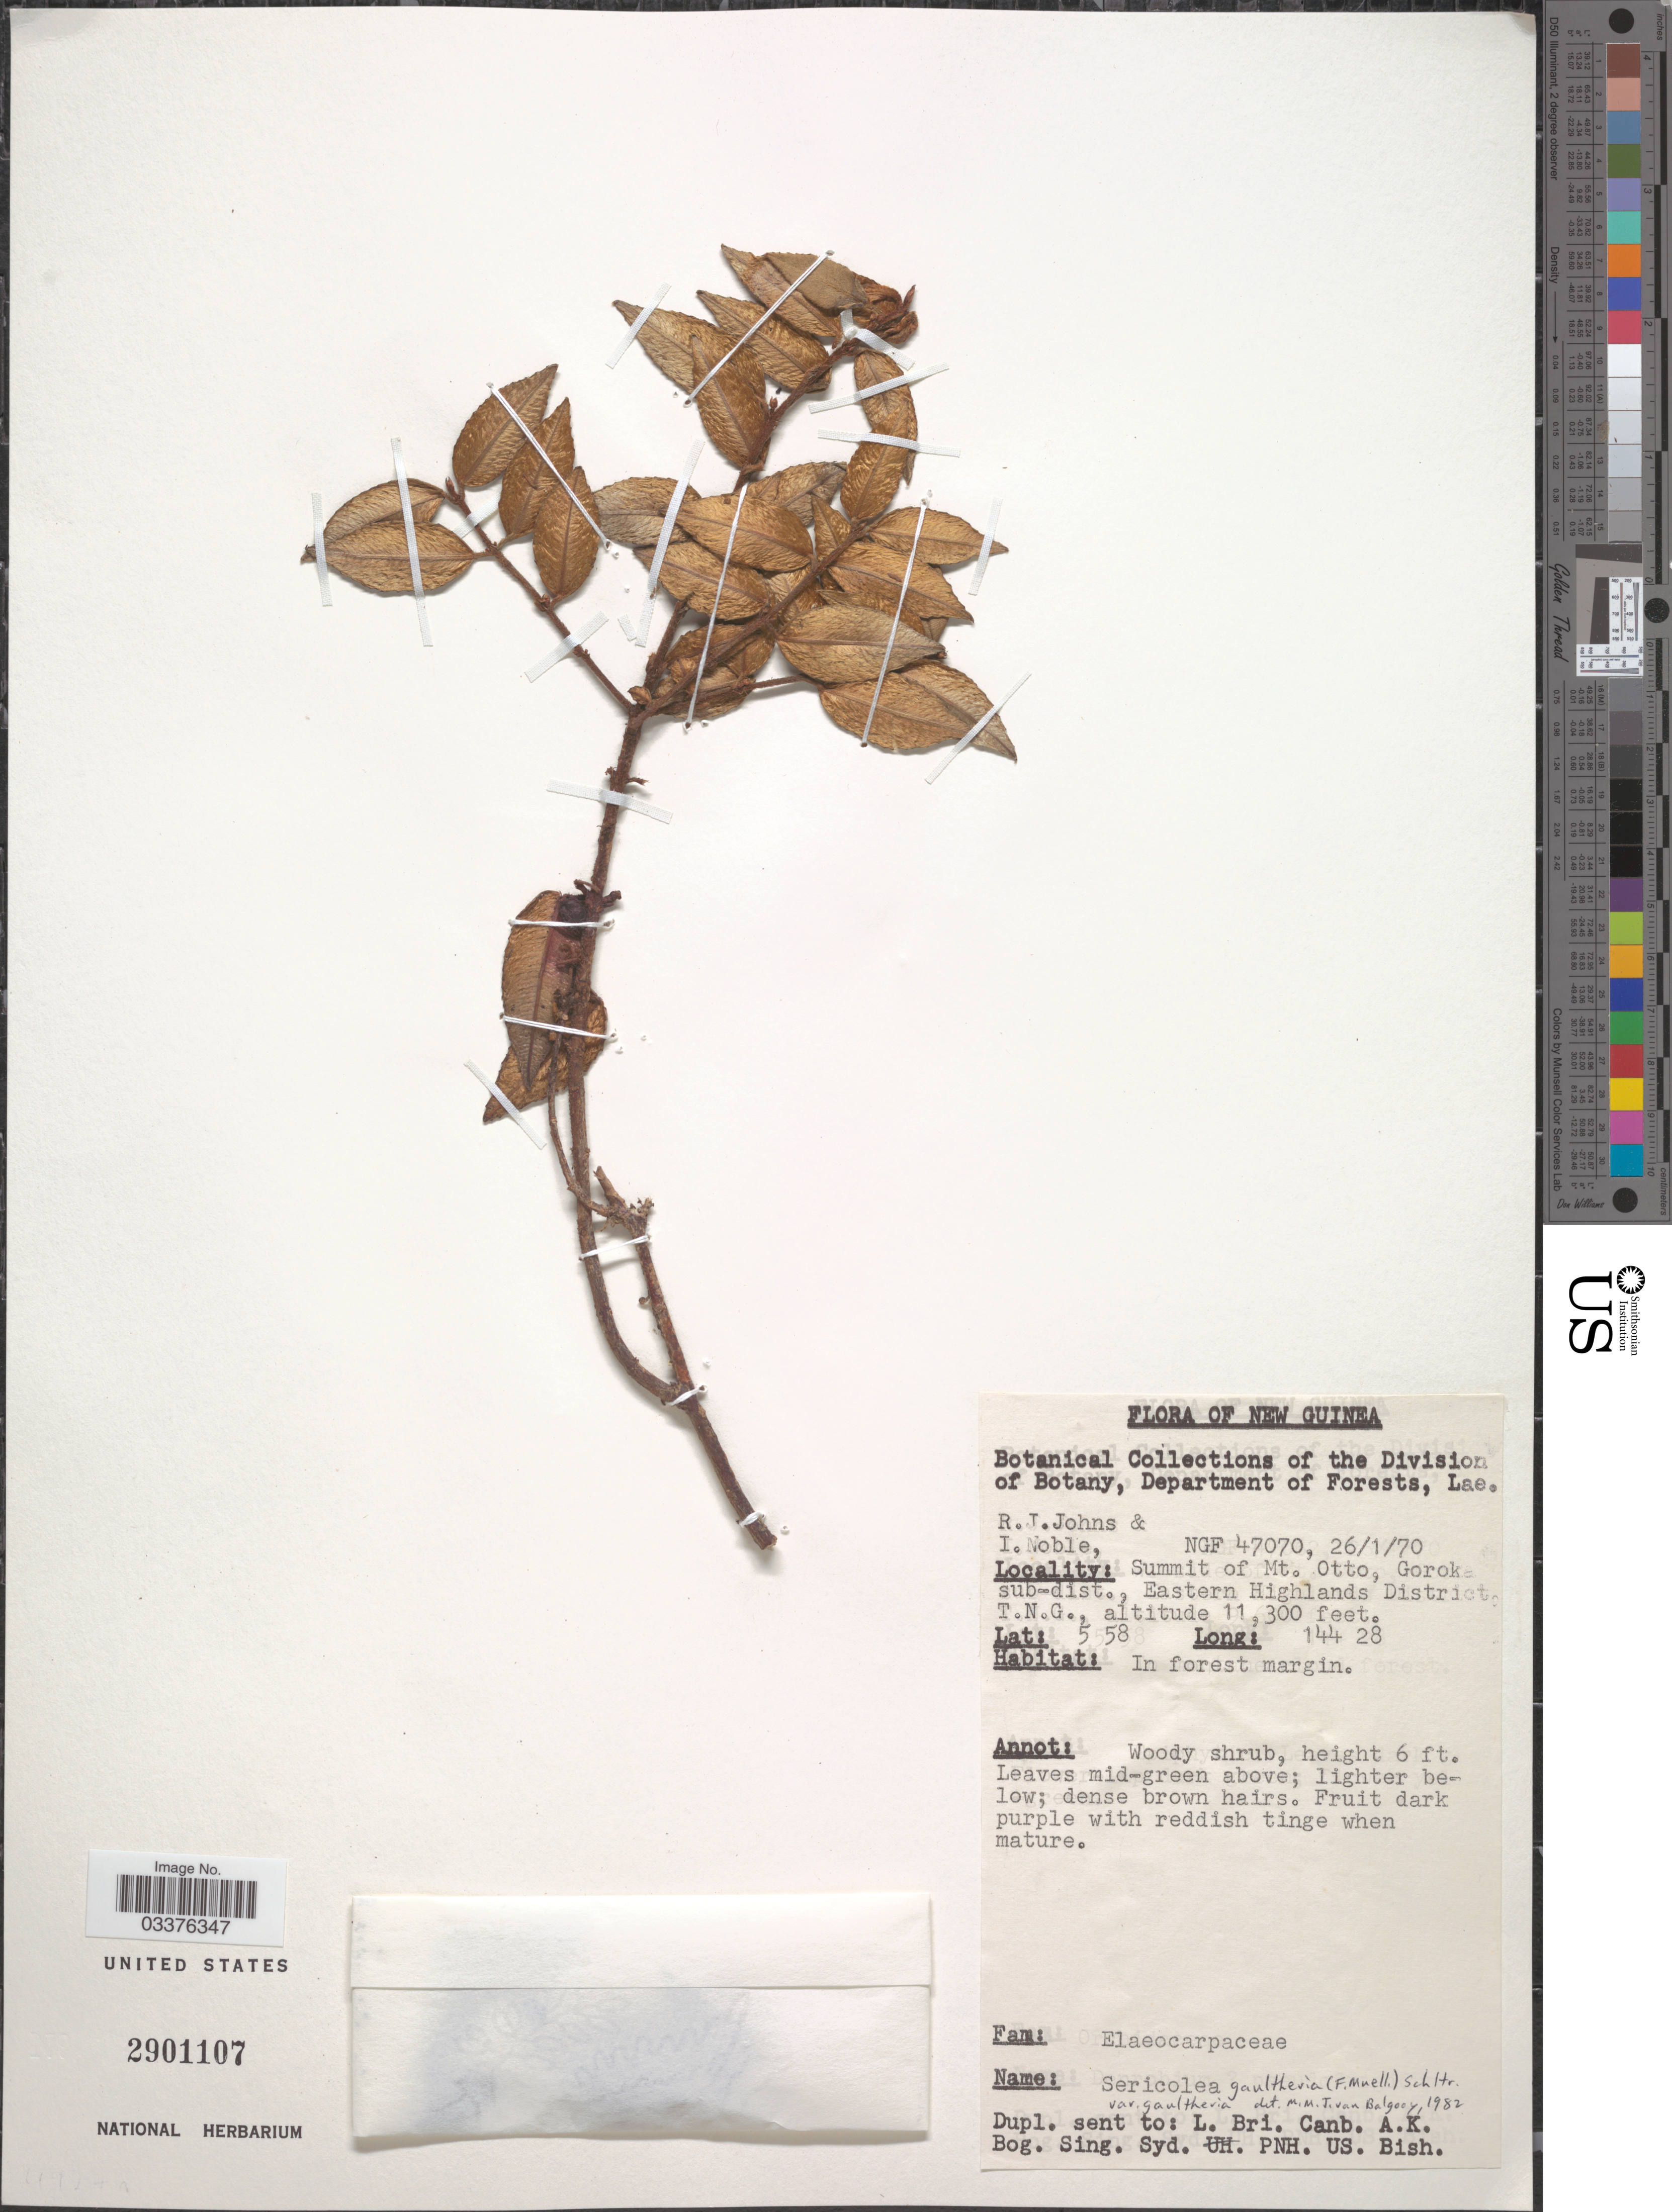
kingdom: Plantae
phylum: Tracheophyta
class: Magnoliopsida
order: Oxalidales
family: Elaeocarpaceae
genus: Sericolea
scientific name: Sericolea gaultheria var. gaultheria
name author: (F. Muell.) Schltr.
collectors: R. Johns & I. Noble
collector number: NGF 47070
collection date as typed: Transcribed d/m/y: 26/1/70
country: Papua New Guinea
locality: New Guinea. Summit of Mt. Otto, Goroka sub-dist., Eastern Highlands District, T.N.G.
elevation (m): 3444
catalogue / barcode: US 2901107